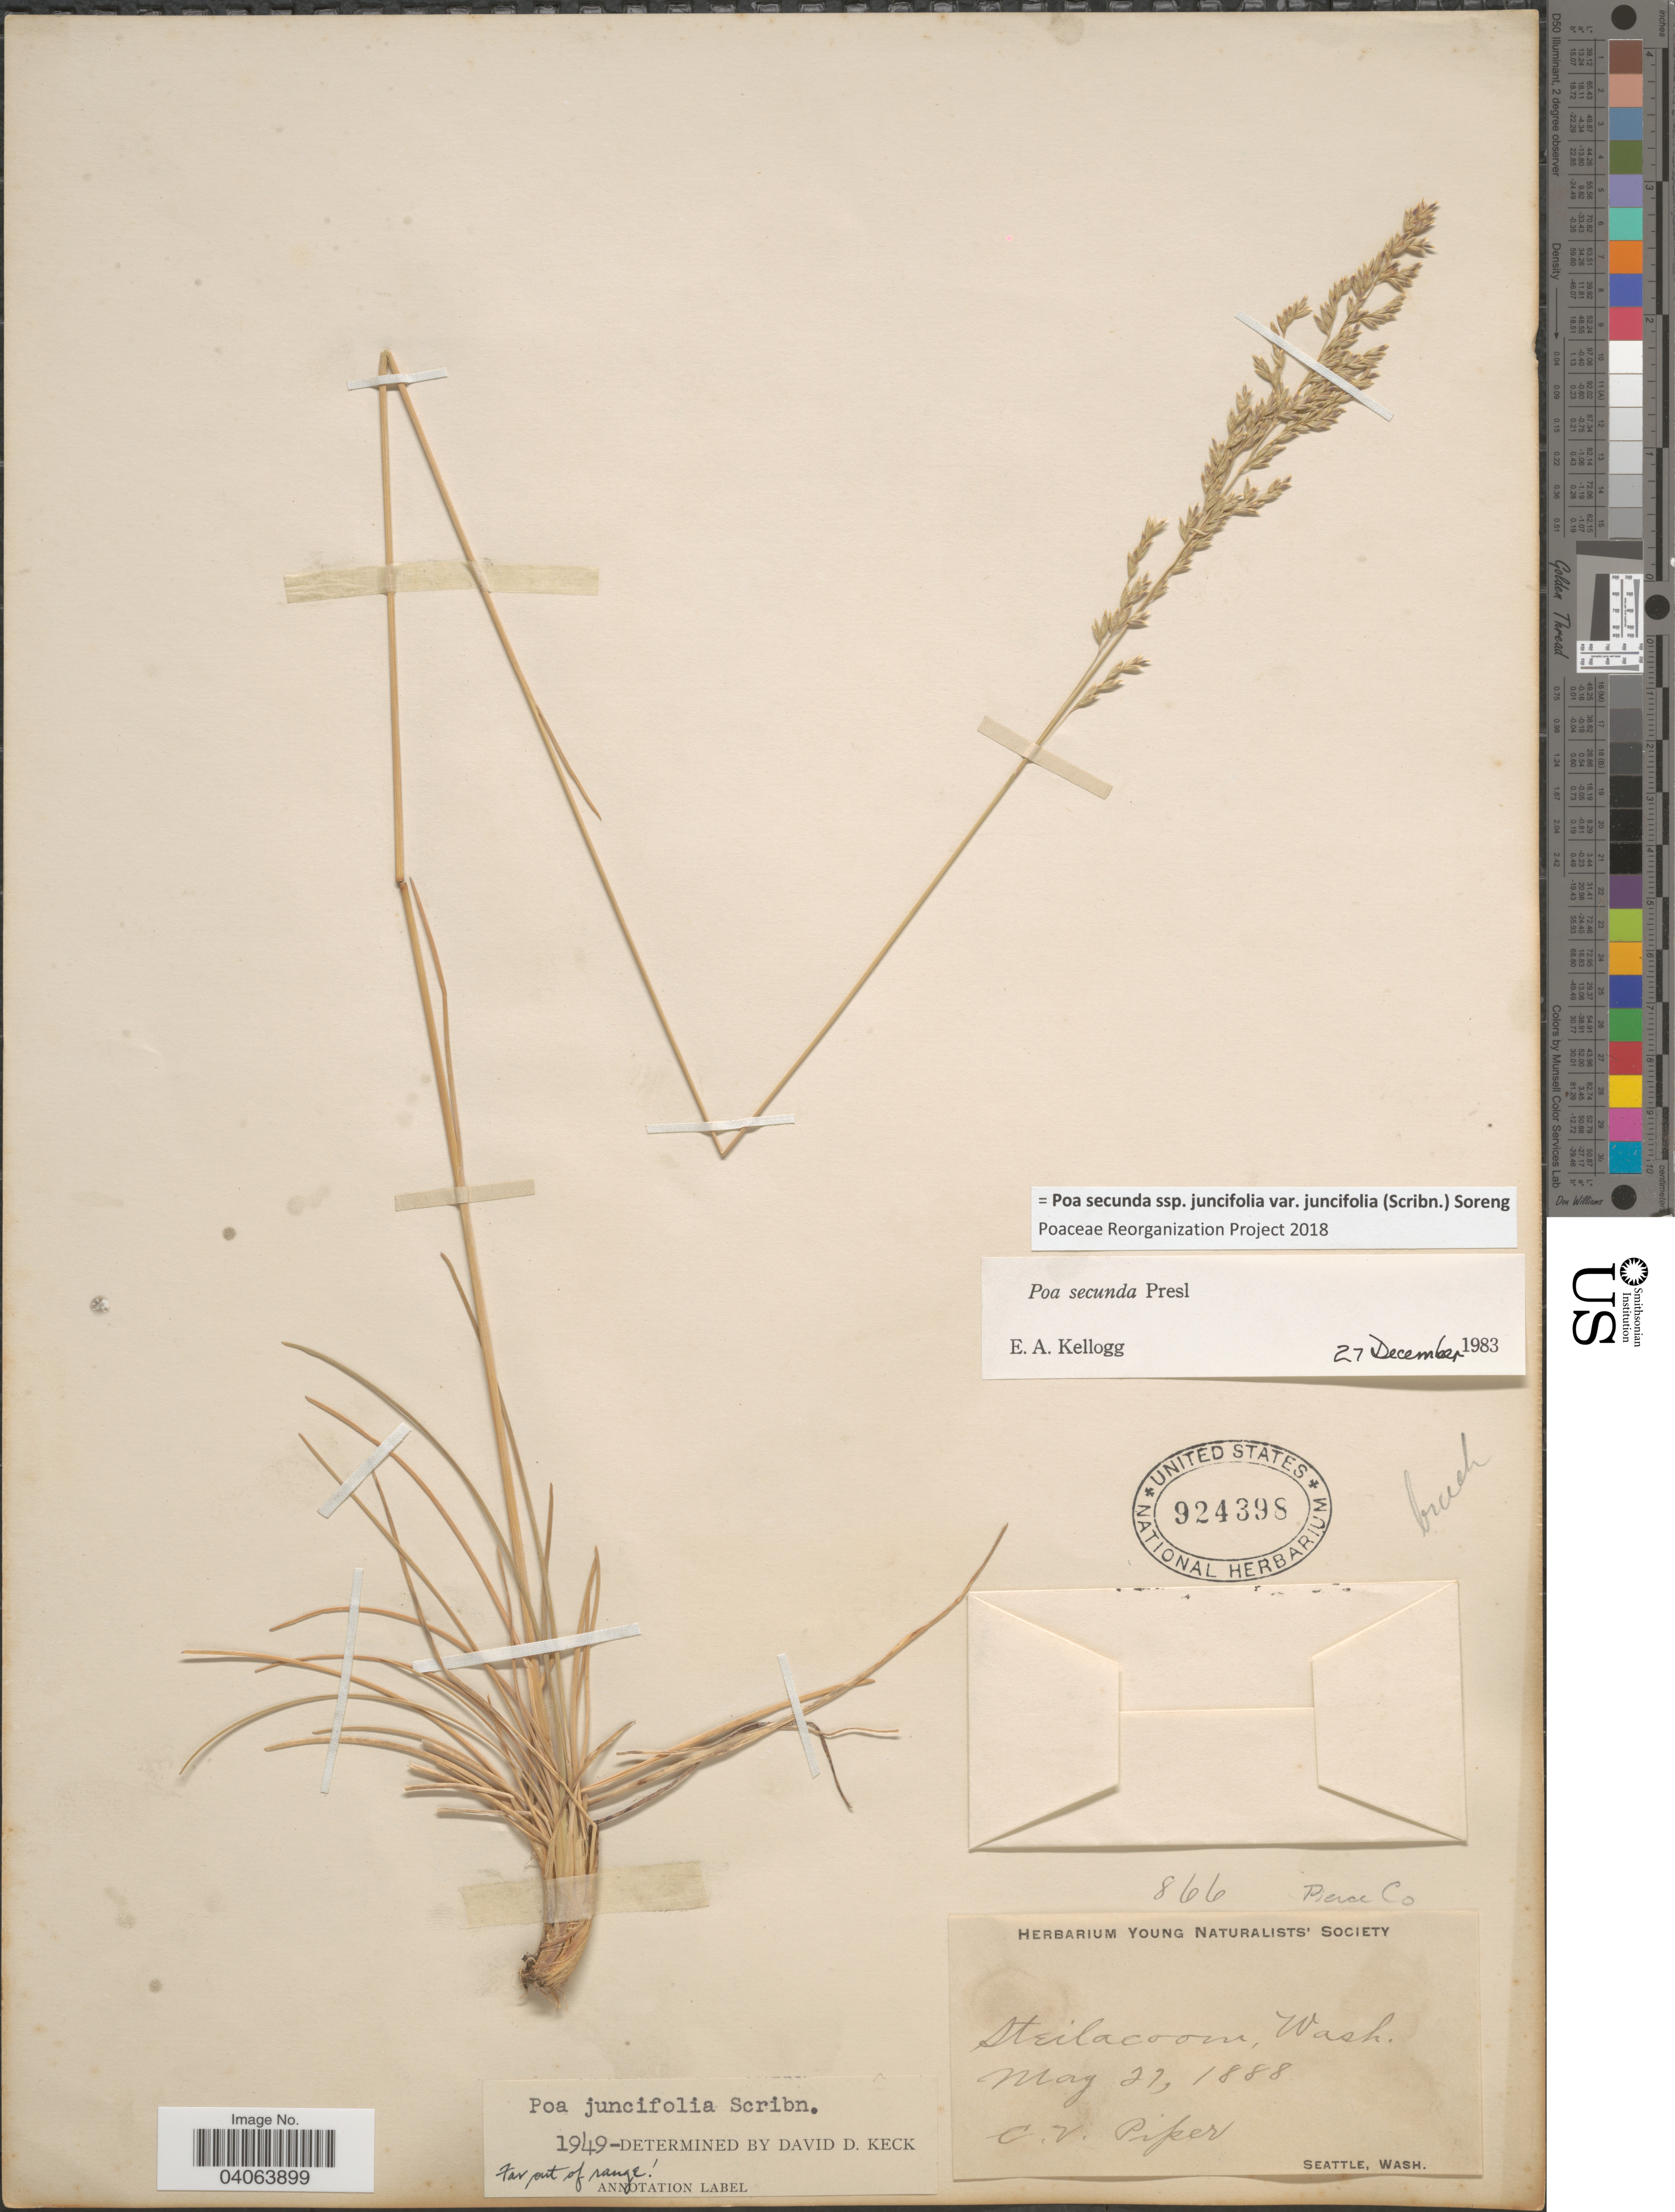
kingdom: Plantae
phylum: Tracheophyta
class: Liliopsida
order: Poales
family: Poaceae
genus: Poa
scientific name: Poa secunda subsp. juncifolia var. juncifolia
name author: (Scribn.) Soreng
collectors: C. V. Piper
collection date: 1888-05-27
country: United States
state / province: Washington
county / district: Pierce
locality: Steilacoom. Pierce Co.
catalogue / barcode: US 924398